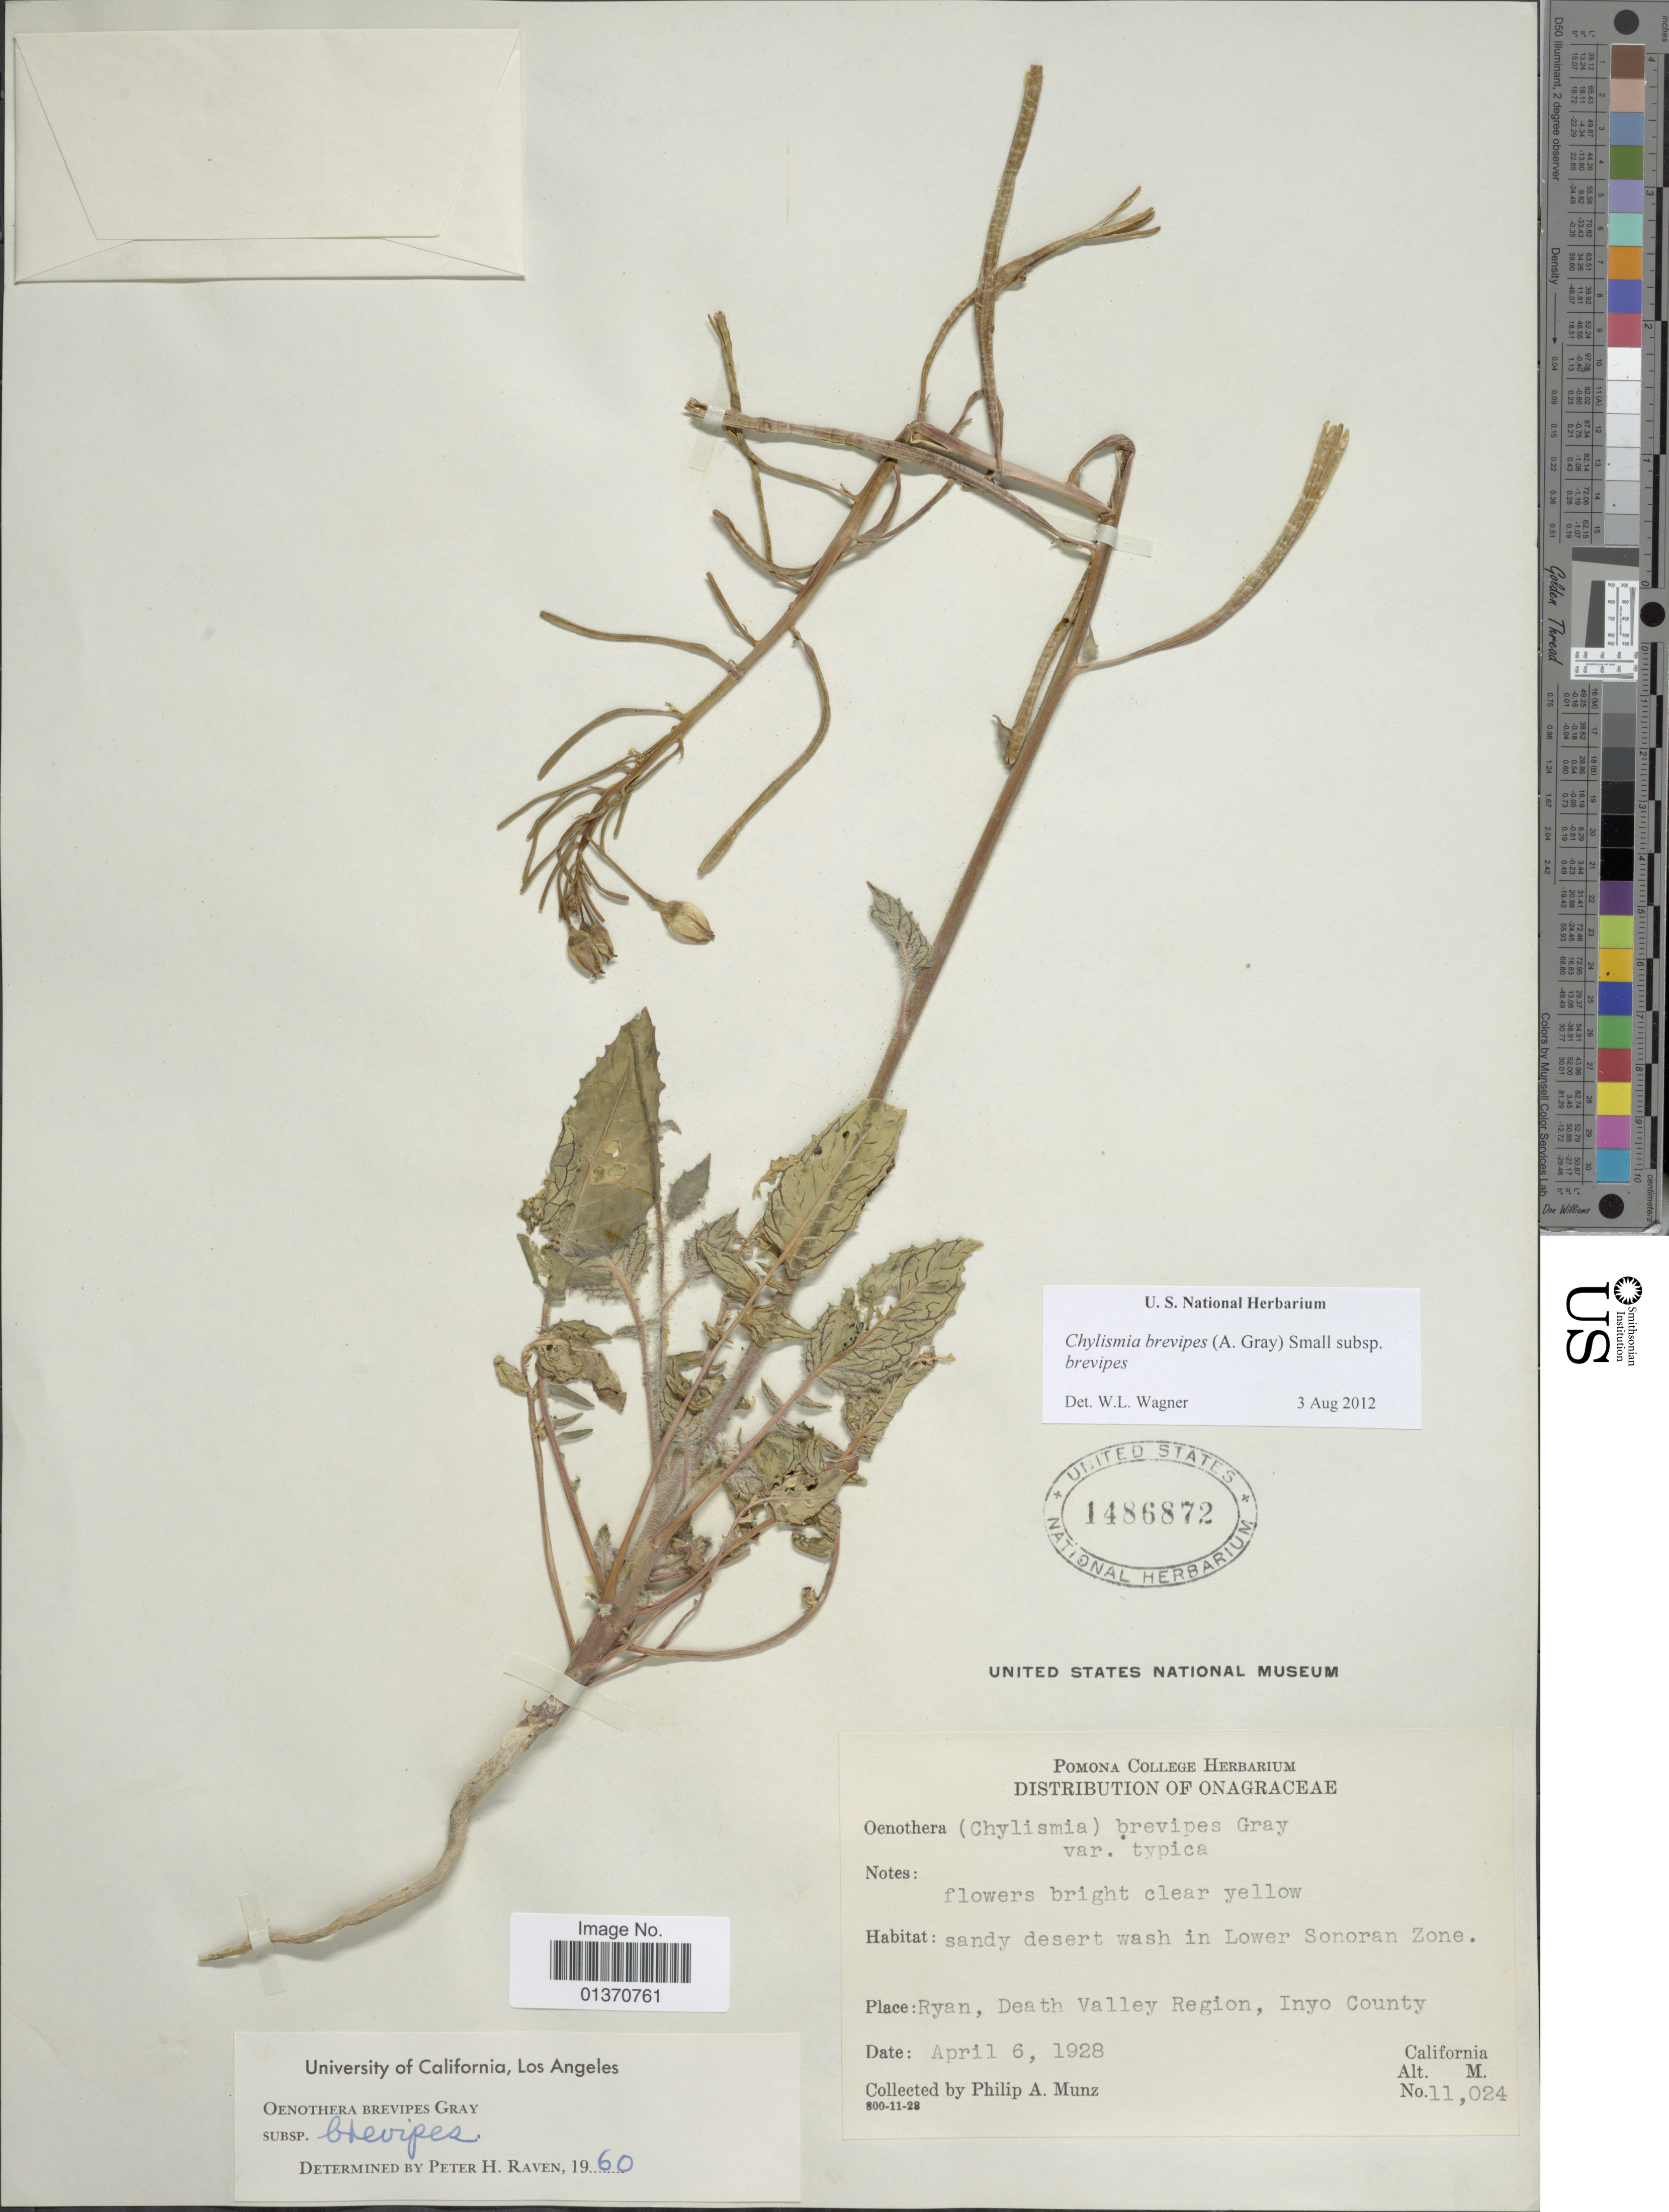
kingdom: Plantae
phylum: Tracheophyta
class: Magnoliopsida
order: Myrtales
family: Onagraceae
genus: Chylismia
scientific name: Chylismia brevipes subsp. brevipes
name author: (A. Gray) Small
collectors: P. A. Munz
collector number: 11024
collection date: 1928-04-06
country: United States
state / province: California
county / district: Inyo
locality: Ryan, Death Valley Region, Inyo County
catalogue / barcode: US 1486872